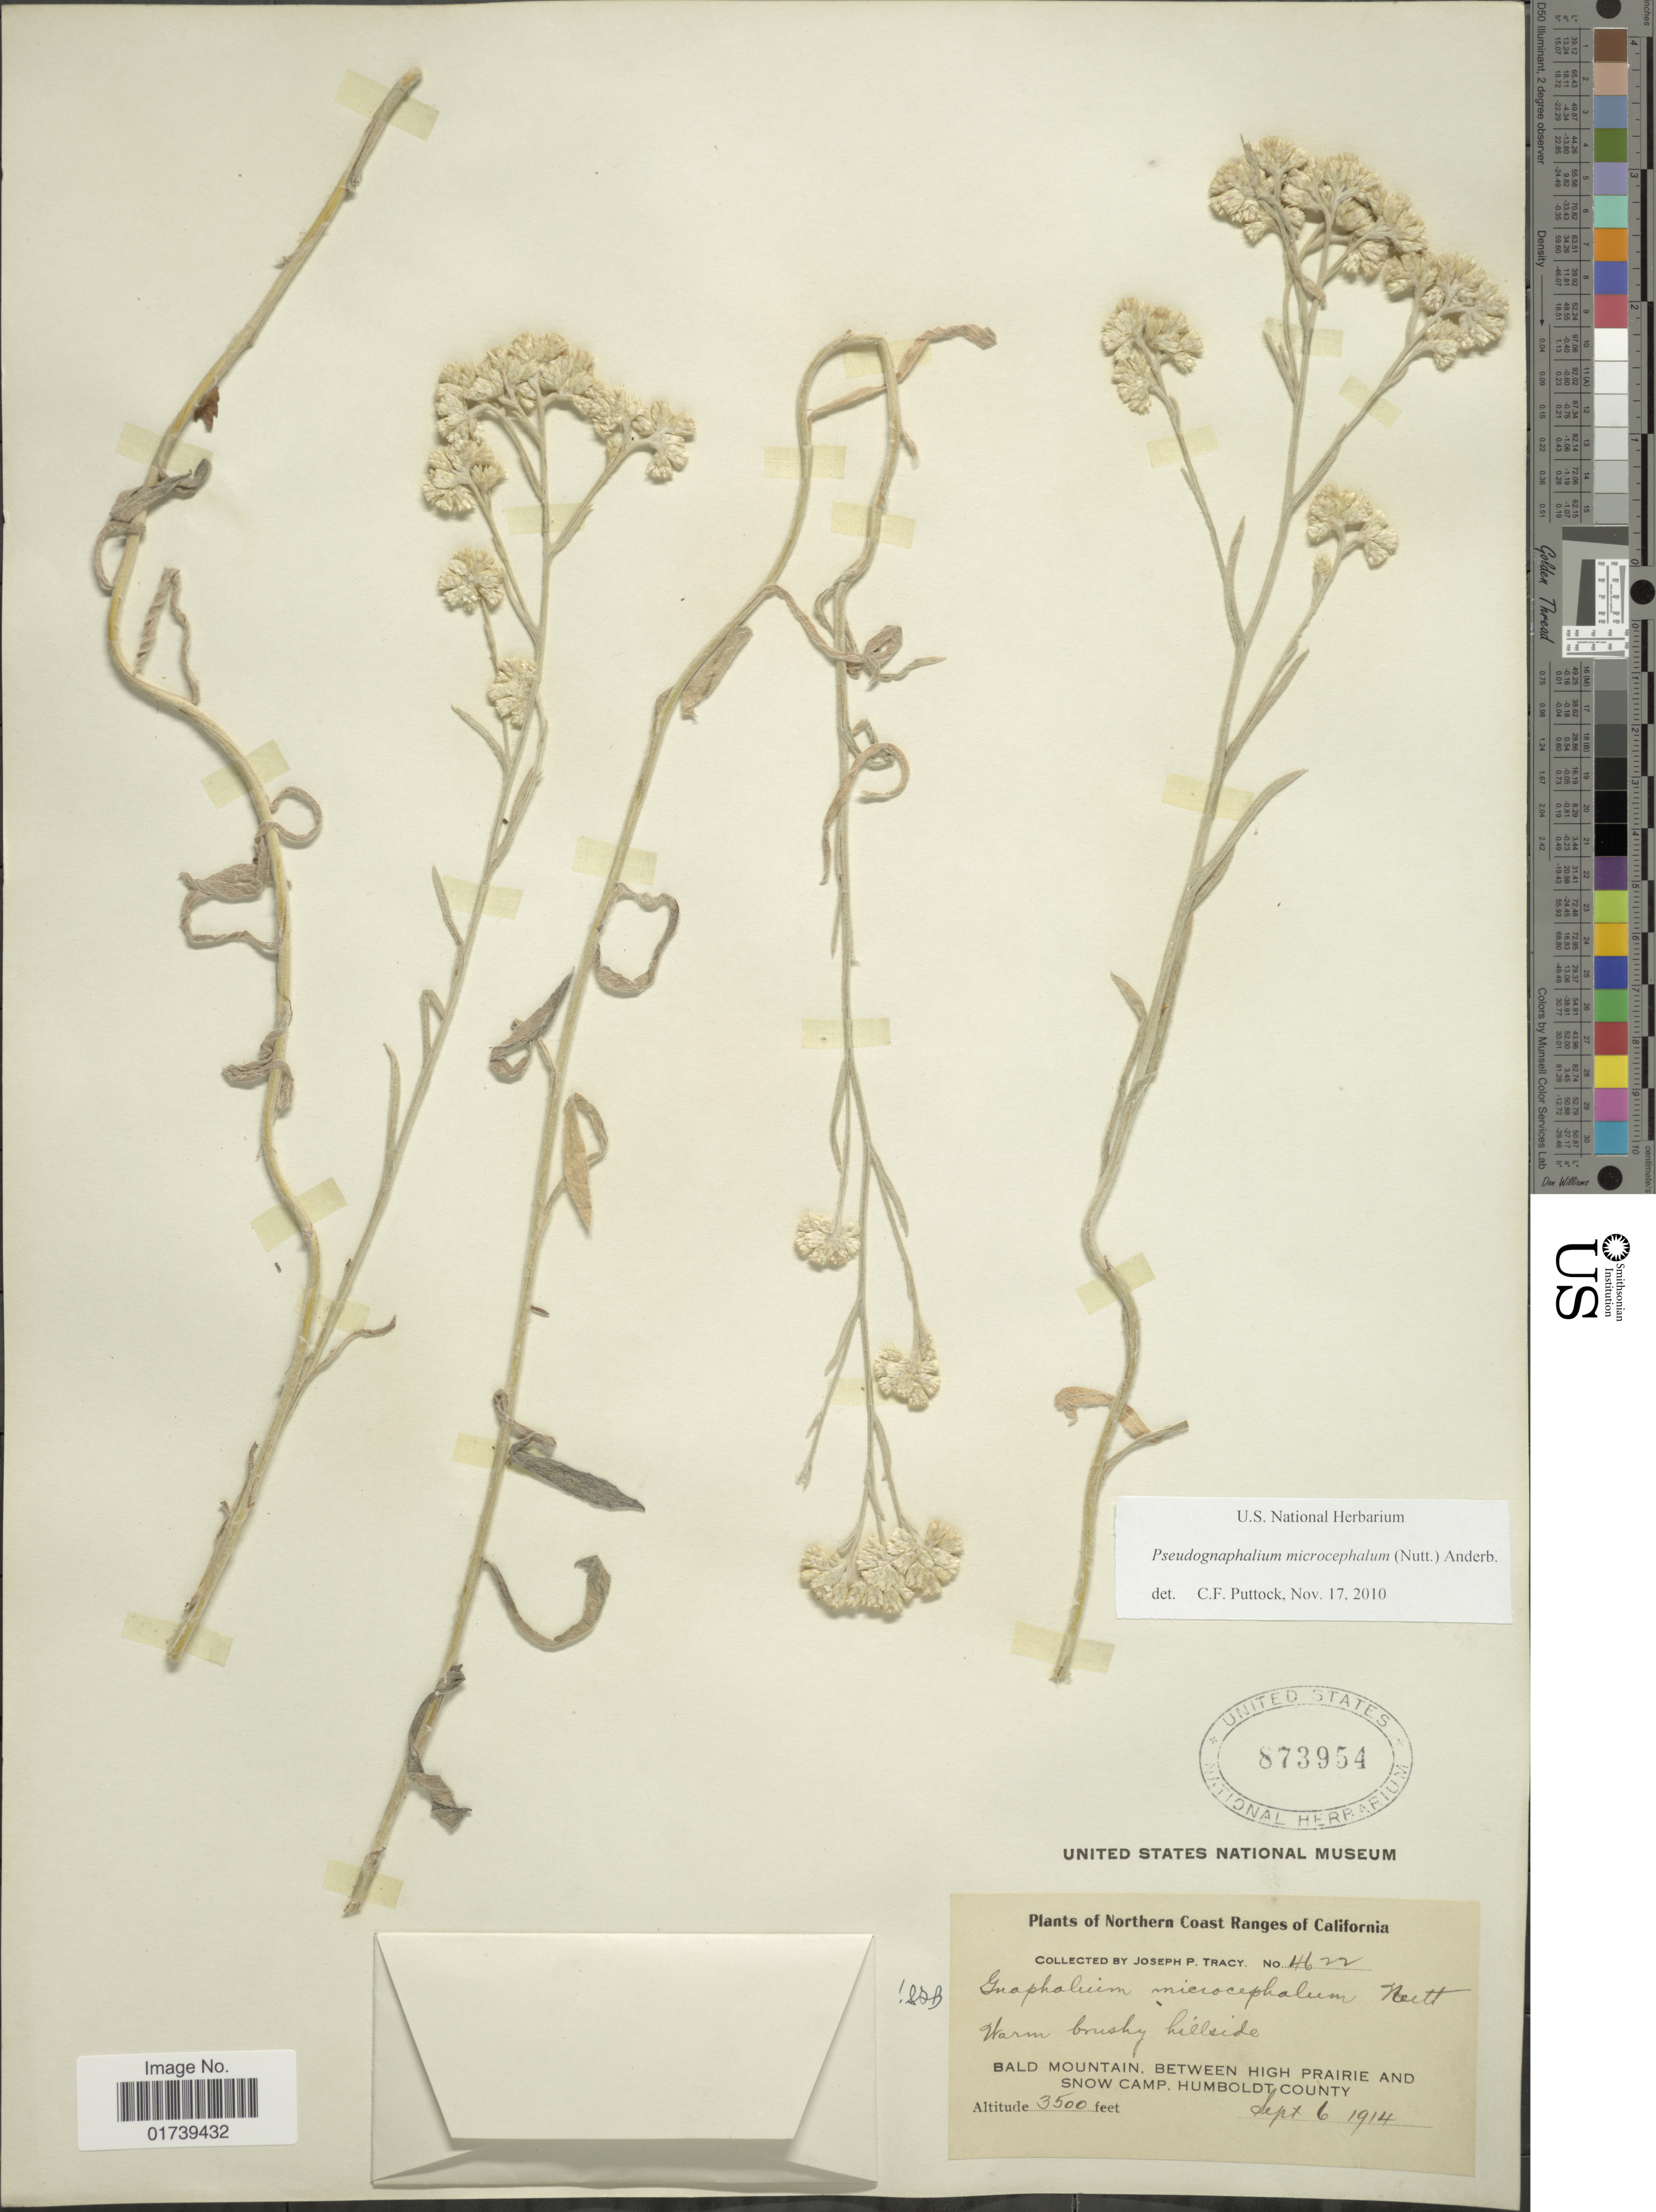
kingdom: Plantae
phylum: Tracheophyta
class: Magnoliopsida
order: Asterales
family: Asteraceae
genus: Pseudognaphalium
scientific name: Pseudognaphalium microcephalum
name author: (Nutt.) Anderb.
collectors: J. Tracy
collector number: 4622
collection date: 1914-09-06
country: United States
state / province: California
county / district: Humboldt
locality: Northern Coast Ranges of California, Bald Mountain, between High Prairie and Snow Camp, Humboldt County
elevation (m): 1067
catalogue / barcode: US 873954